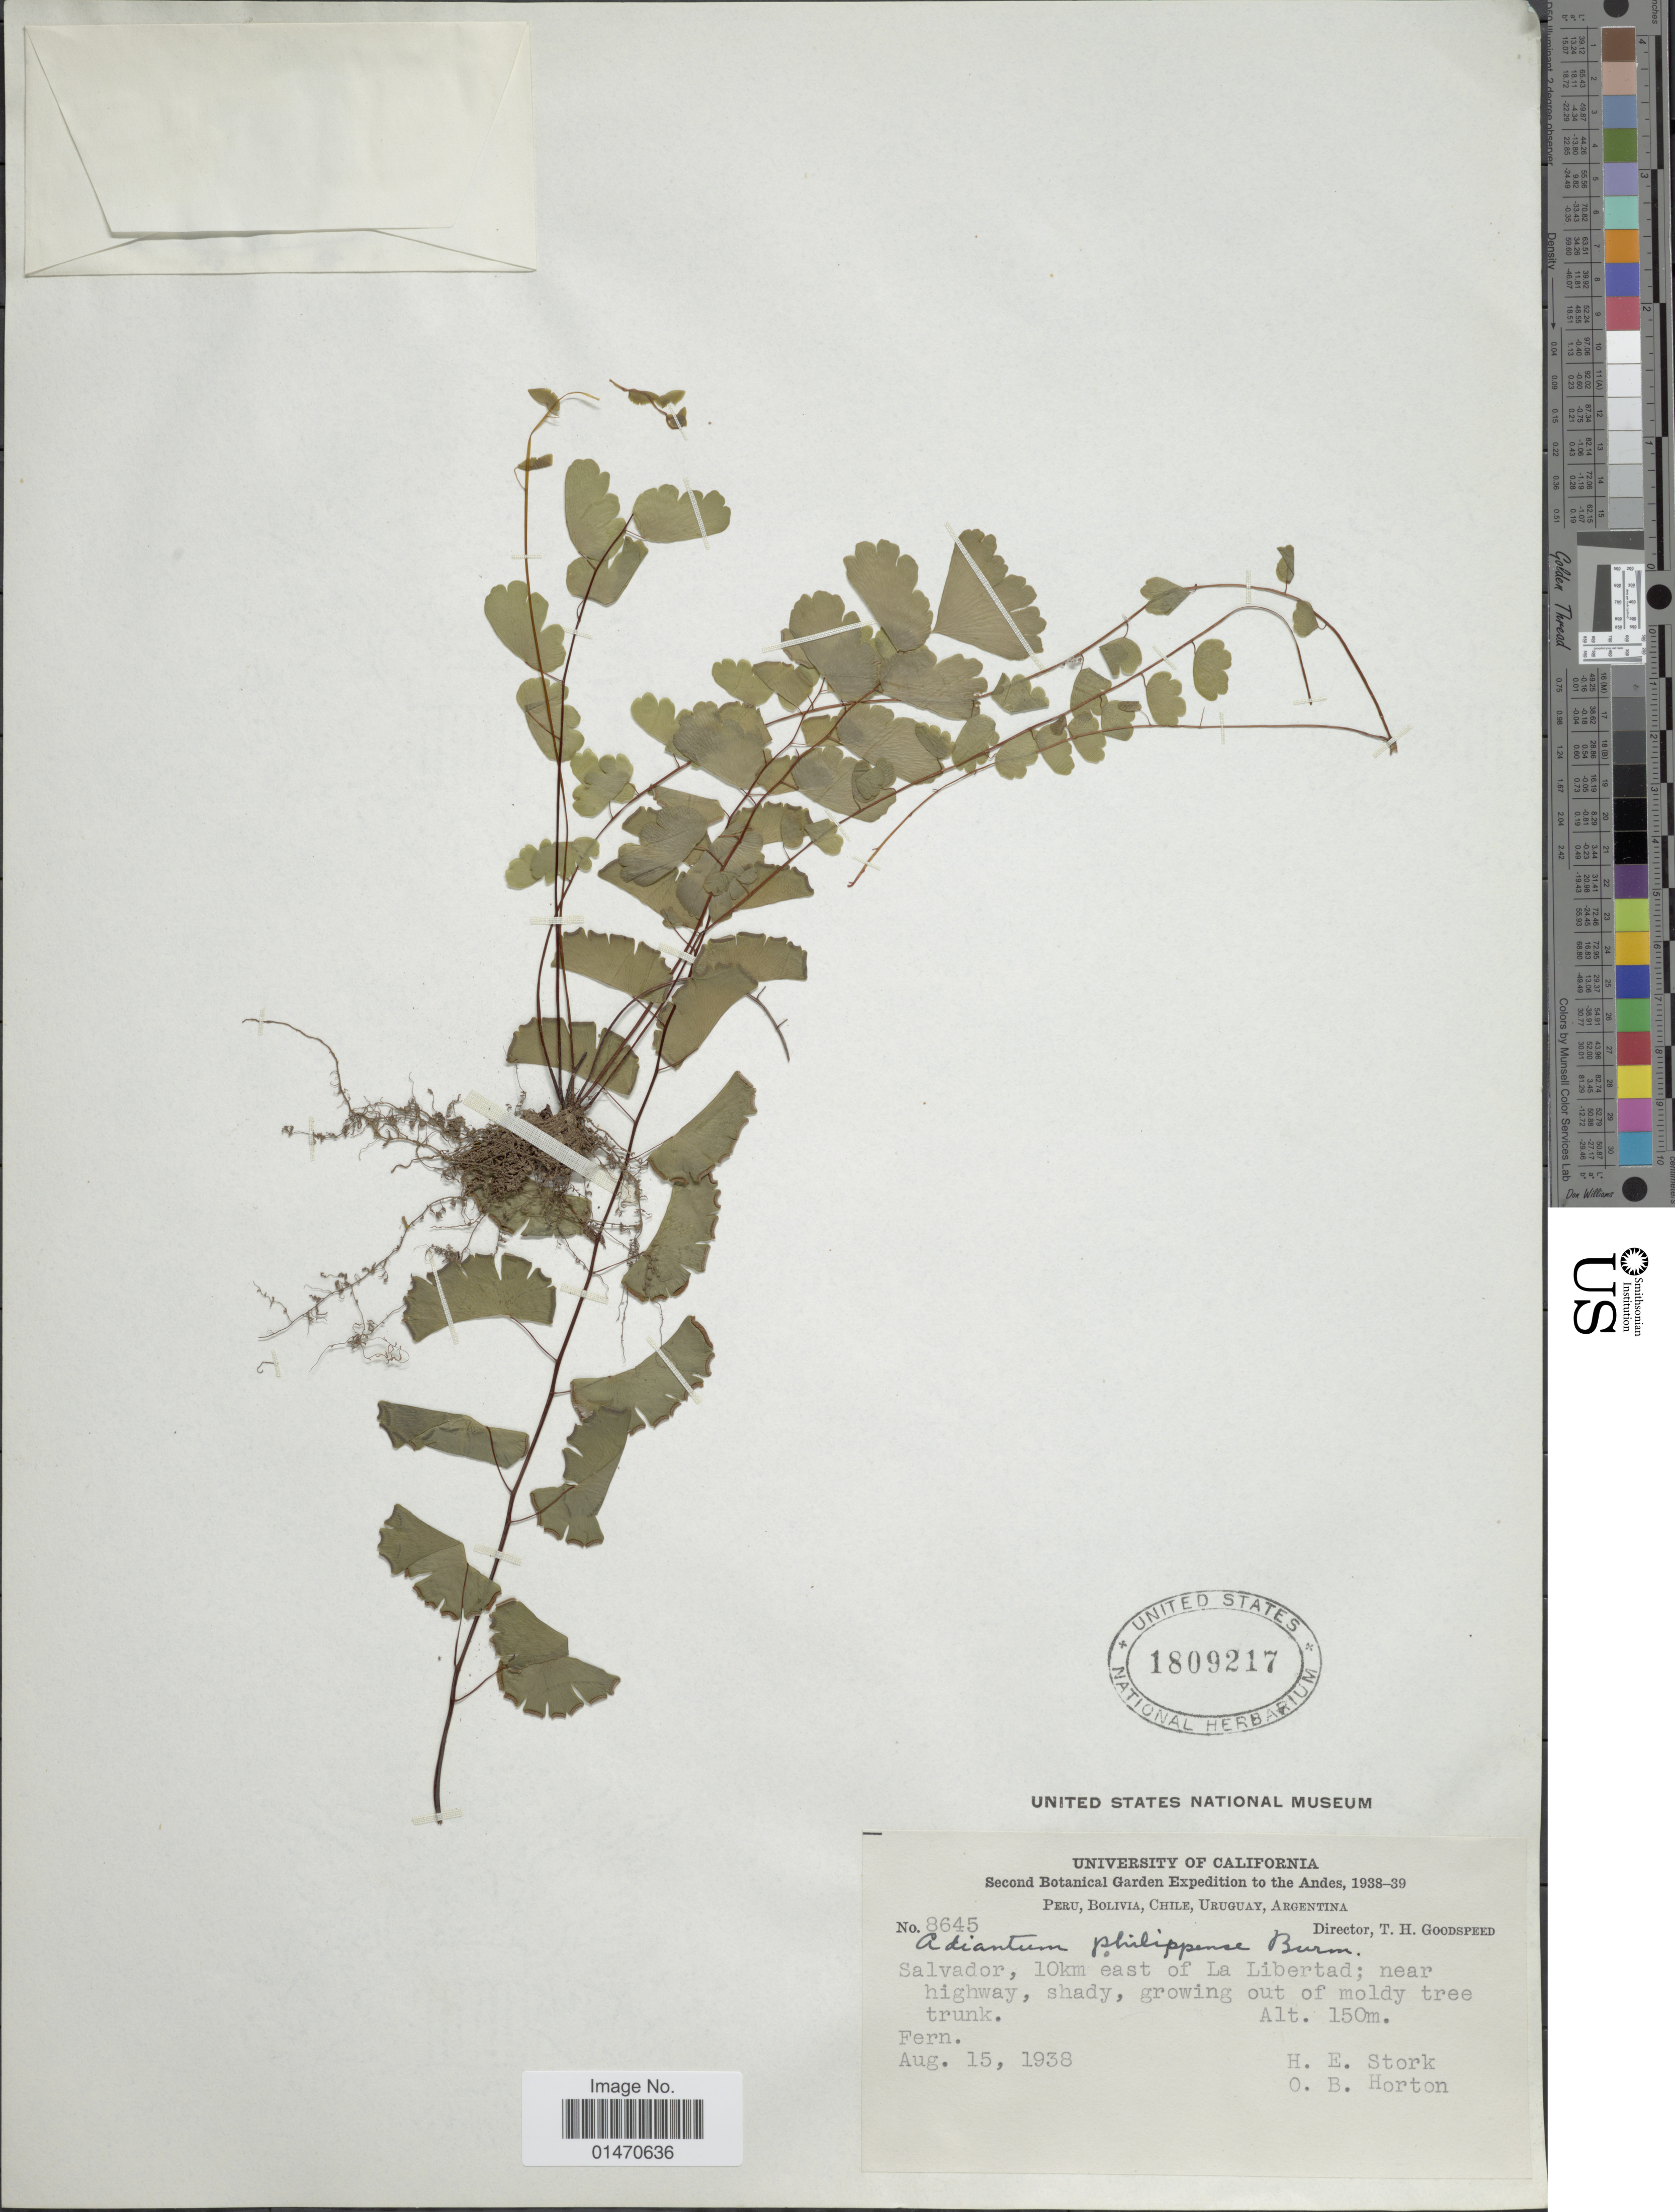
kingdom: Plantae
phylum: Tracheophyta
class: Polypodiopsida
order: Polypodiales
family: Pteridaceae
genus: Adiantum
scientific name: Adiantum lunulatum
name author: Burm. f.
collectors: H. E. Stork & O. B. Horton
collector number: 8645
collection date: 1938-08-15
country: El Salvador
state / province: La Libertad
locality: Salvador, 10km east of La Libertad, near Highway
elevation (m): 150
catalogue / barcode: US 1809217